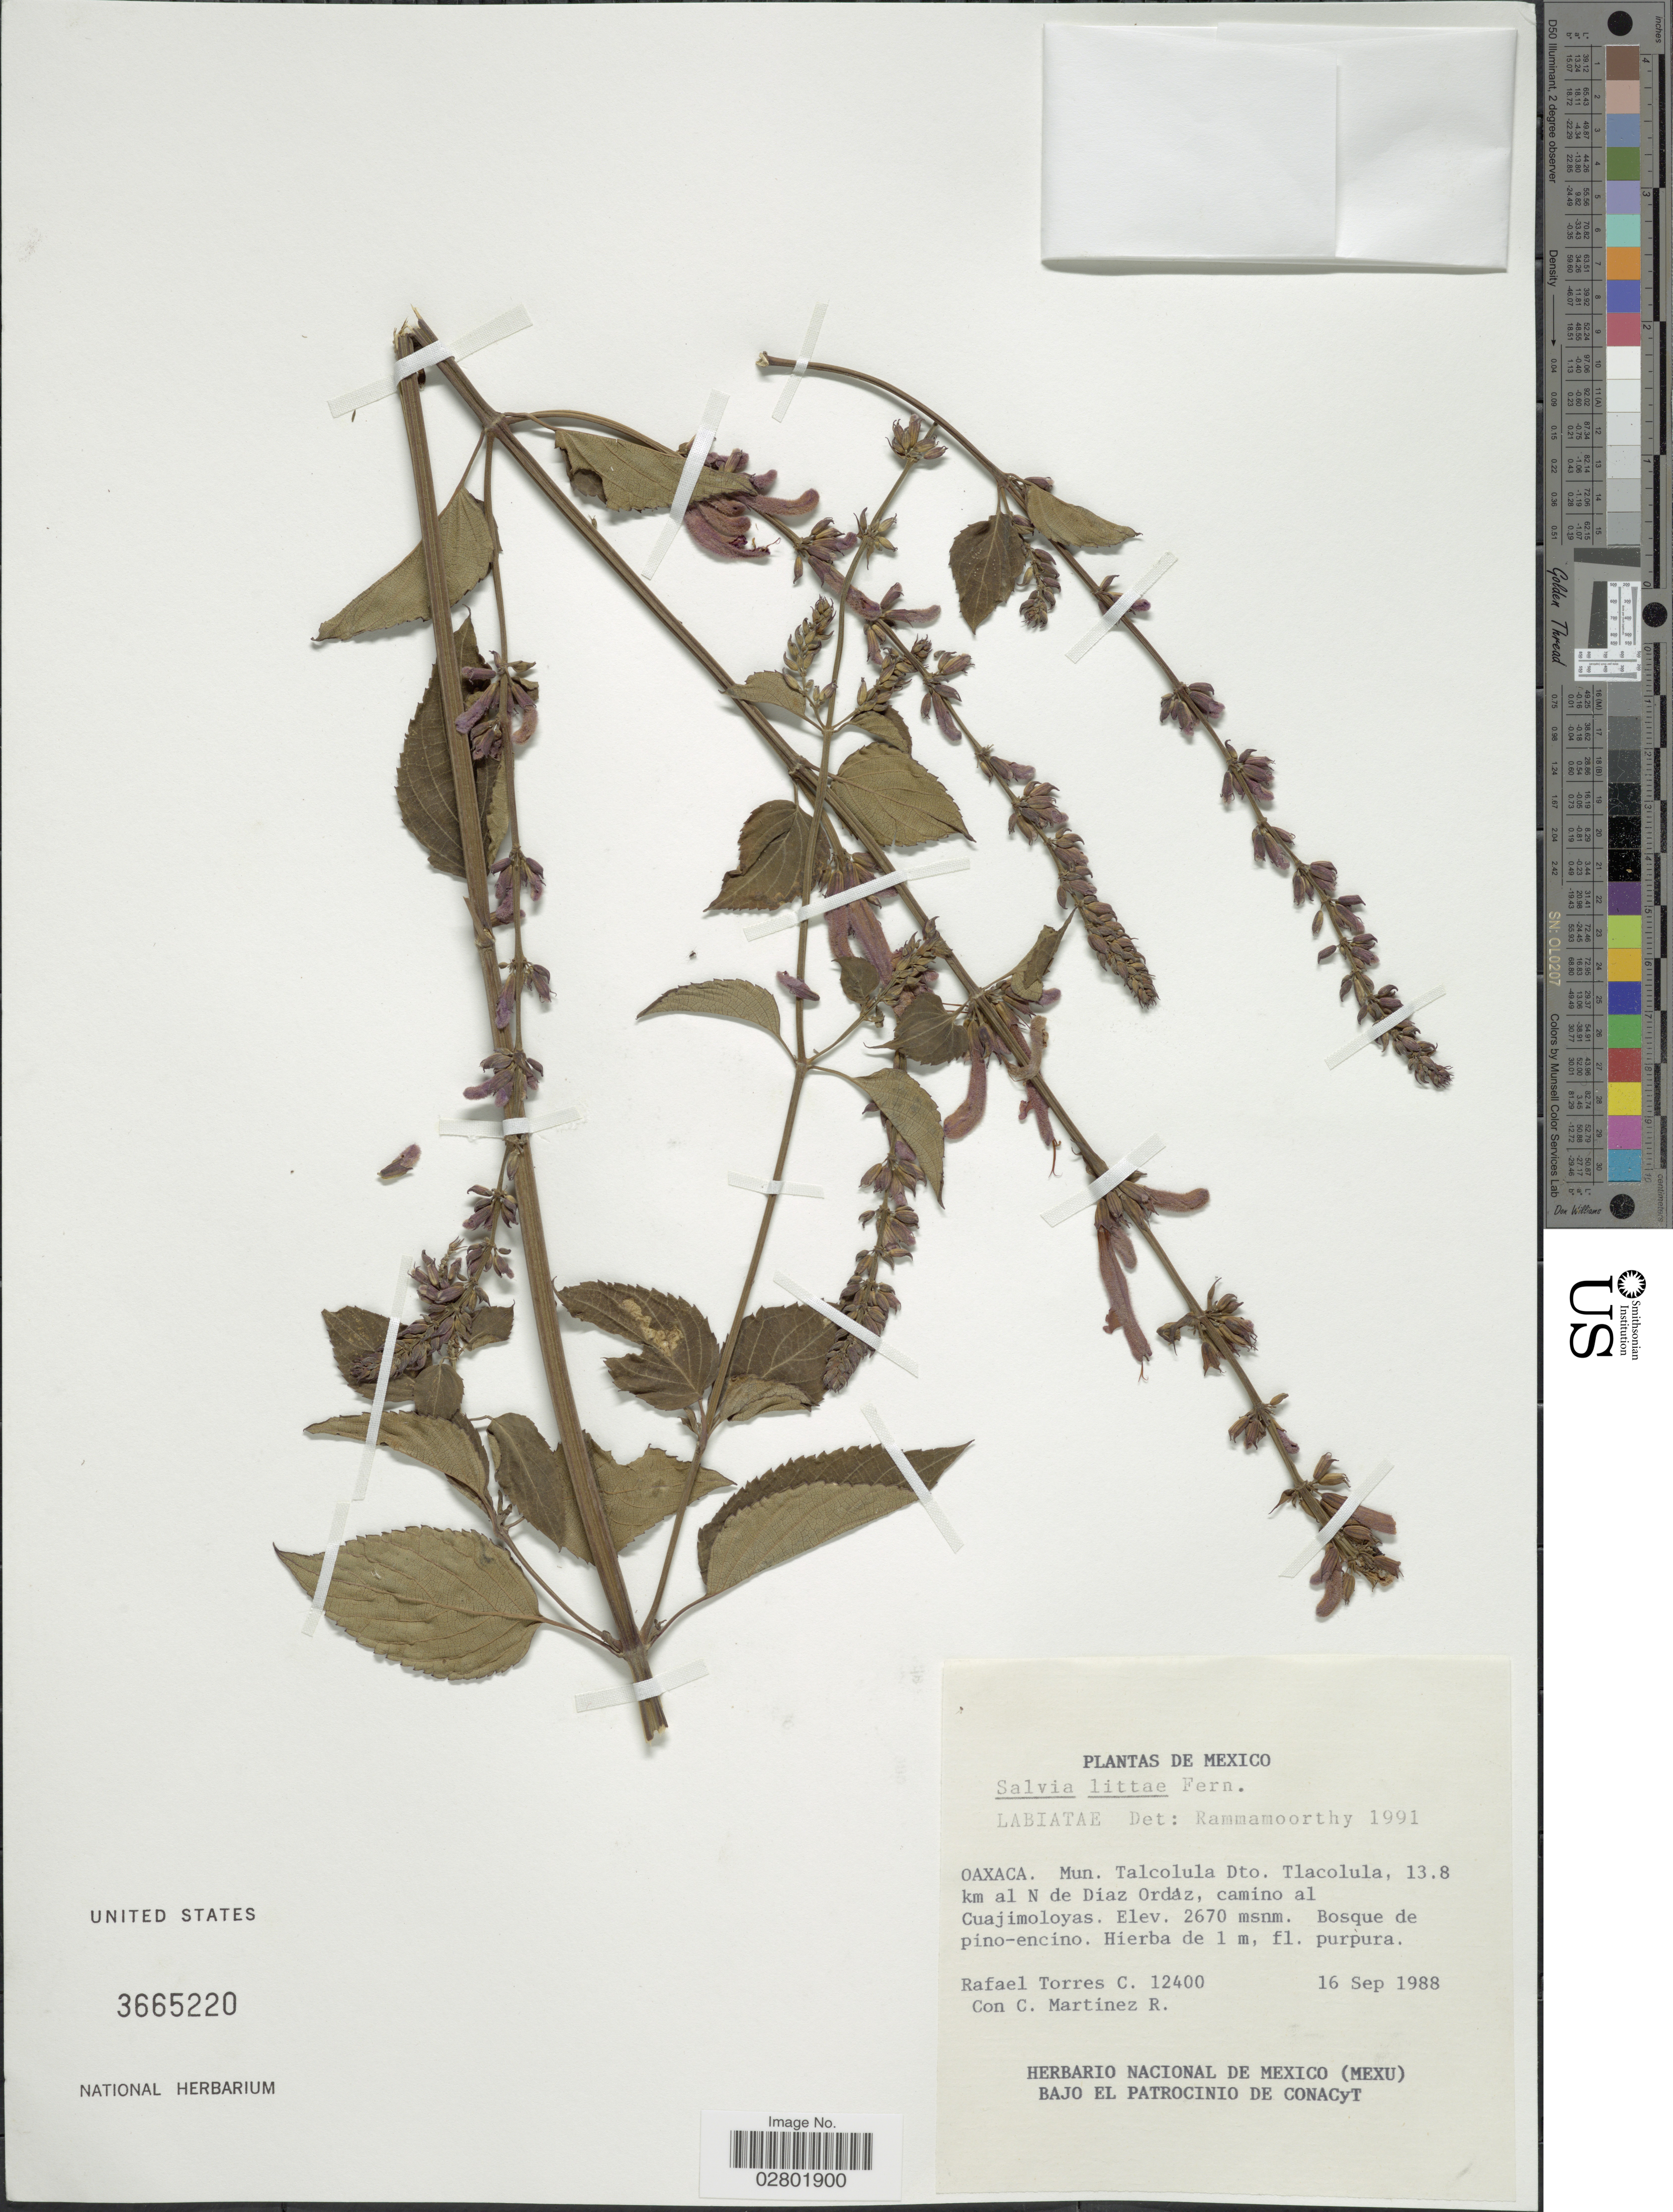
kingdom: Plantae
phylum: Tracheophyta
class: Magnoliopsida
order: Lamiales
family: Lamiaceae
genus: Salvia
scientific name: Salvia littae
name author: Vis.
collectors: R. Torres C. & C. Martínez R.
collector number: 12400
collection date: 1988-09-16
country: Mexico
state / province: Oaxaca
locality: Mun. Talcolula Dto. Tlacolula, 13.8 km al N de Diaz Ordàz, camino al Cuajimoloyas.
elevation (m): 2670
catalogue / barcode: US 3665220